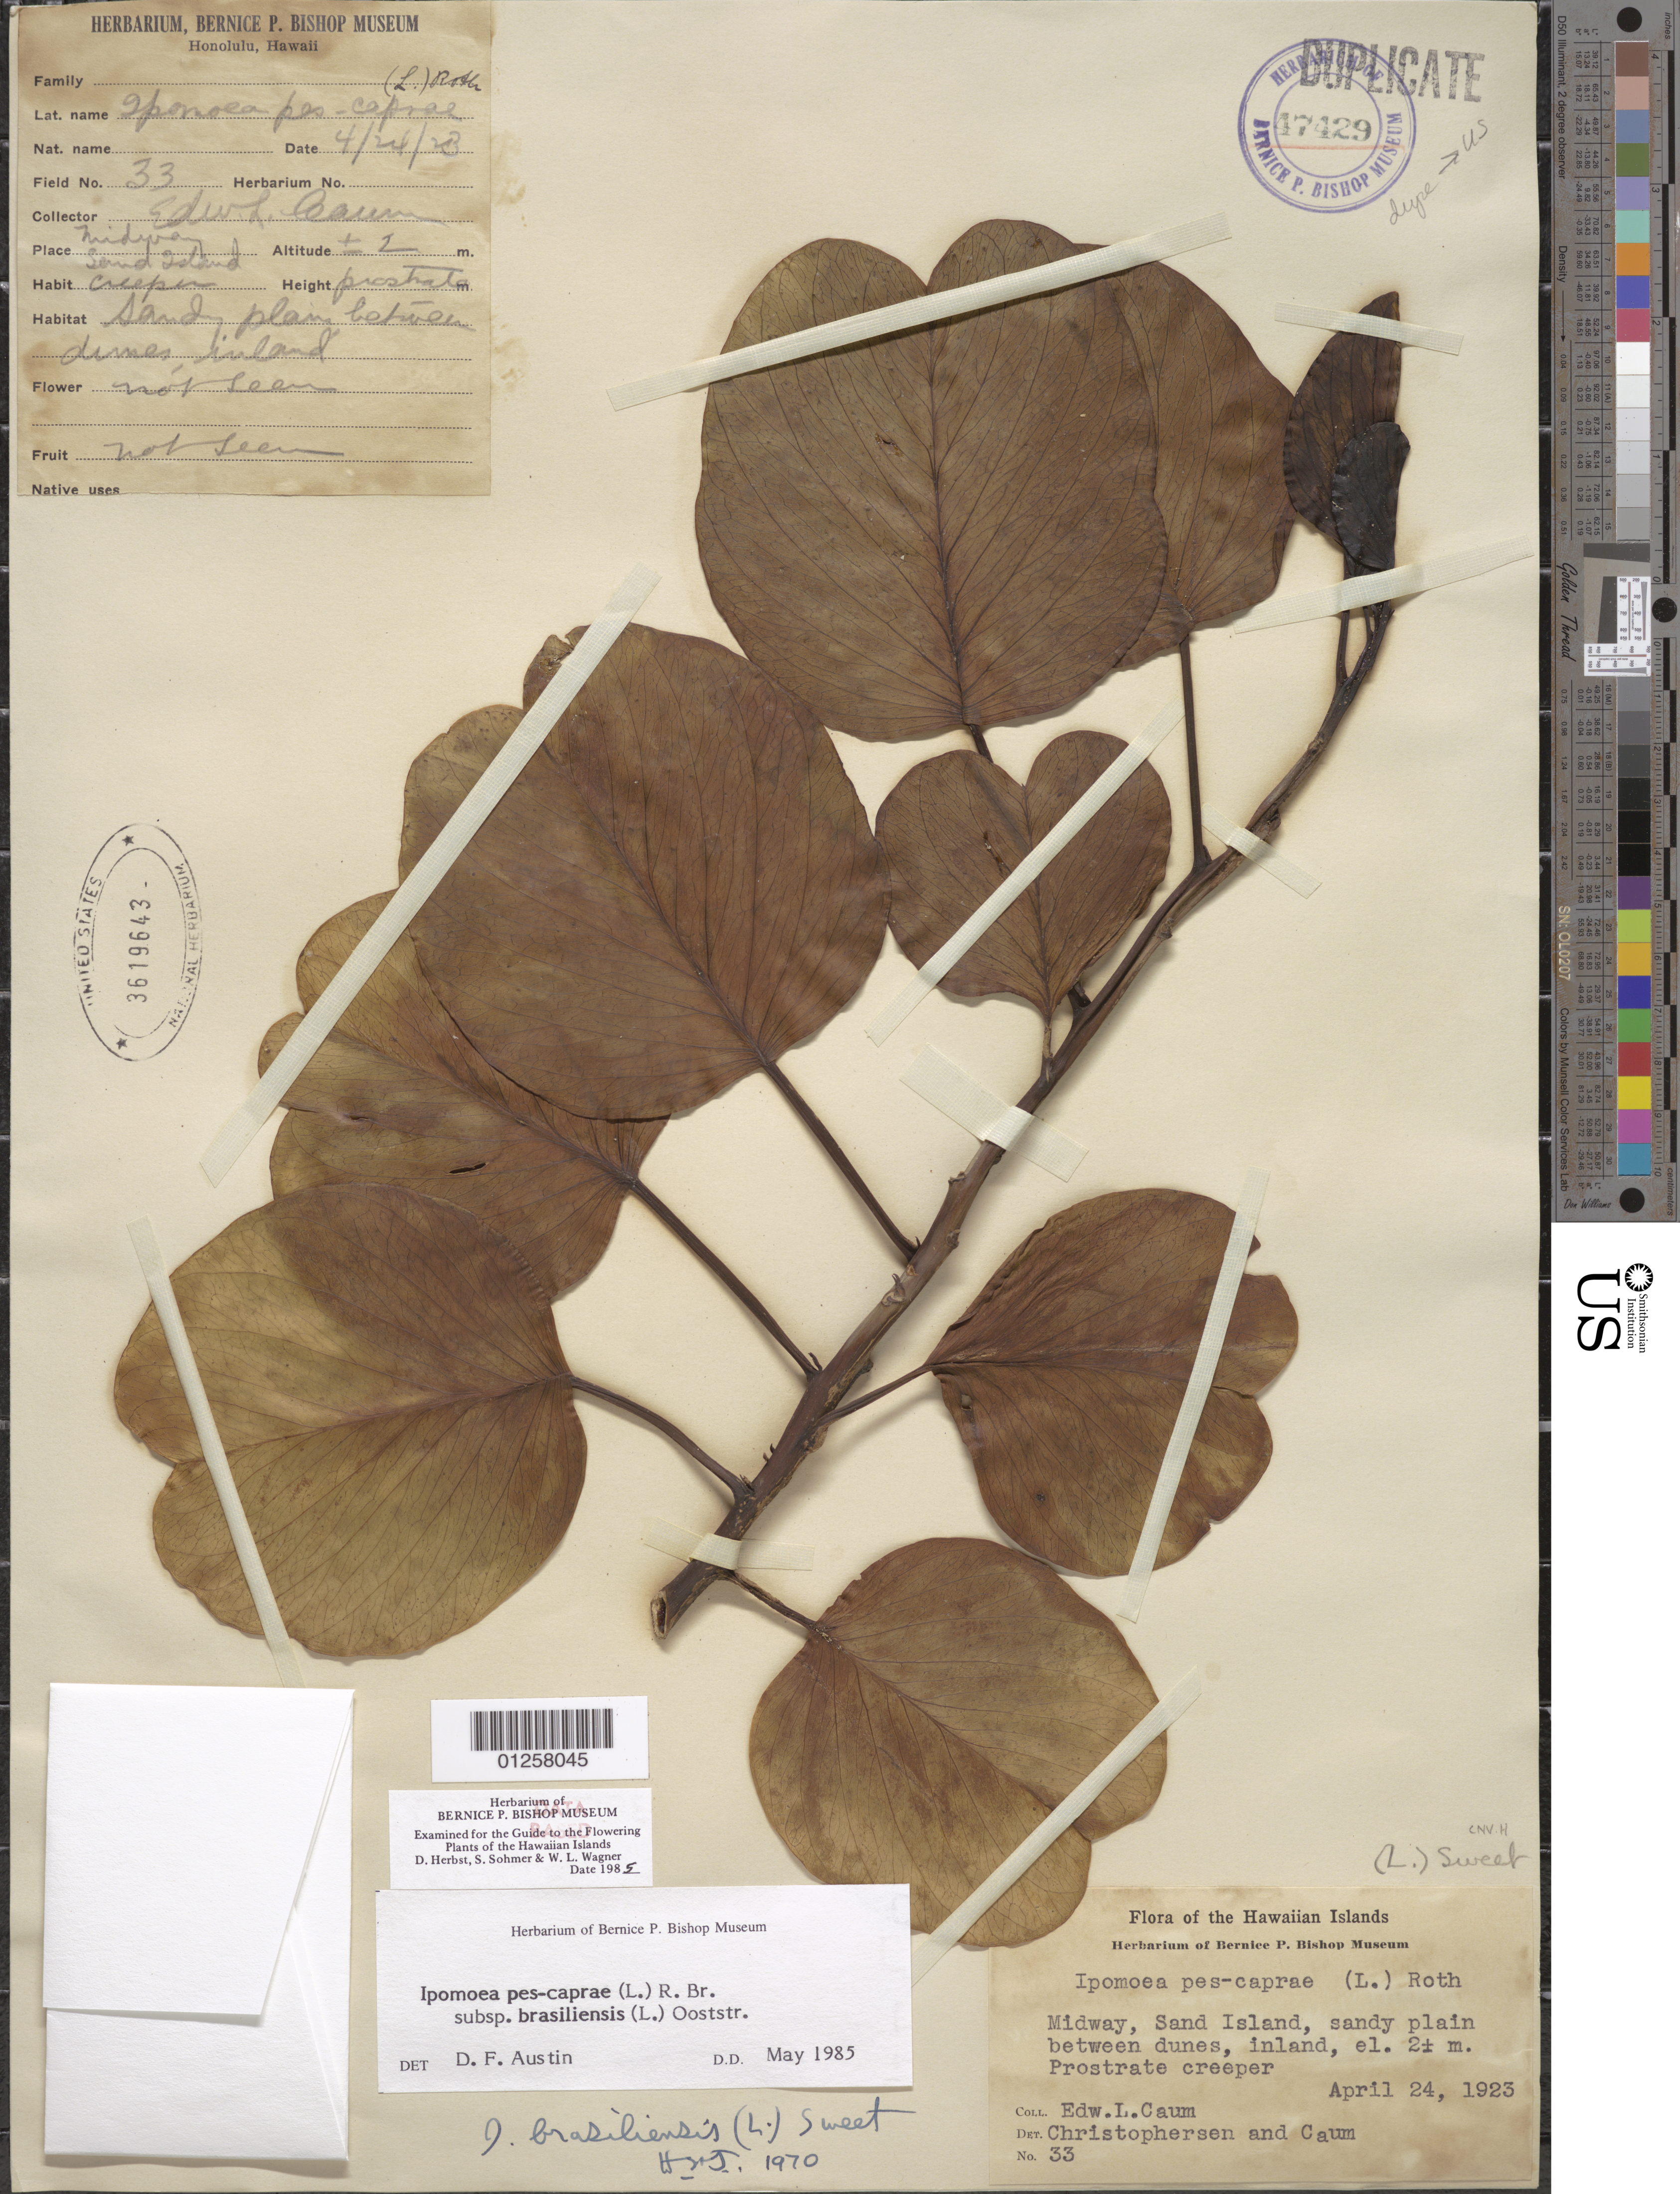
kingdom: Plantae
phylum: Tracheophyta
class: Magnoliopsida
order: Solanales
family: Convolvulaceae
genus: Ipomoea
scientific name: Ipomoea pes-caprae subsp. brasiliensis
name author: (L.) Ooststr.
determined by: Austin, D. F.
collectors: E. L. Caum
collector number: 33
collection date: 1923-04-24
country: U.S. Administered Pacific Islands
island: Midway Atoll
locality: Midway, Sand Island.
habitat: Sandy plain between dunes, inland.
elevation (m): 2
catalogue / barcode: US 3619643